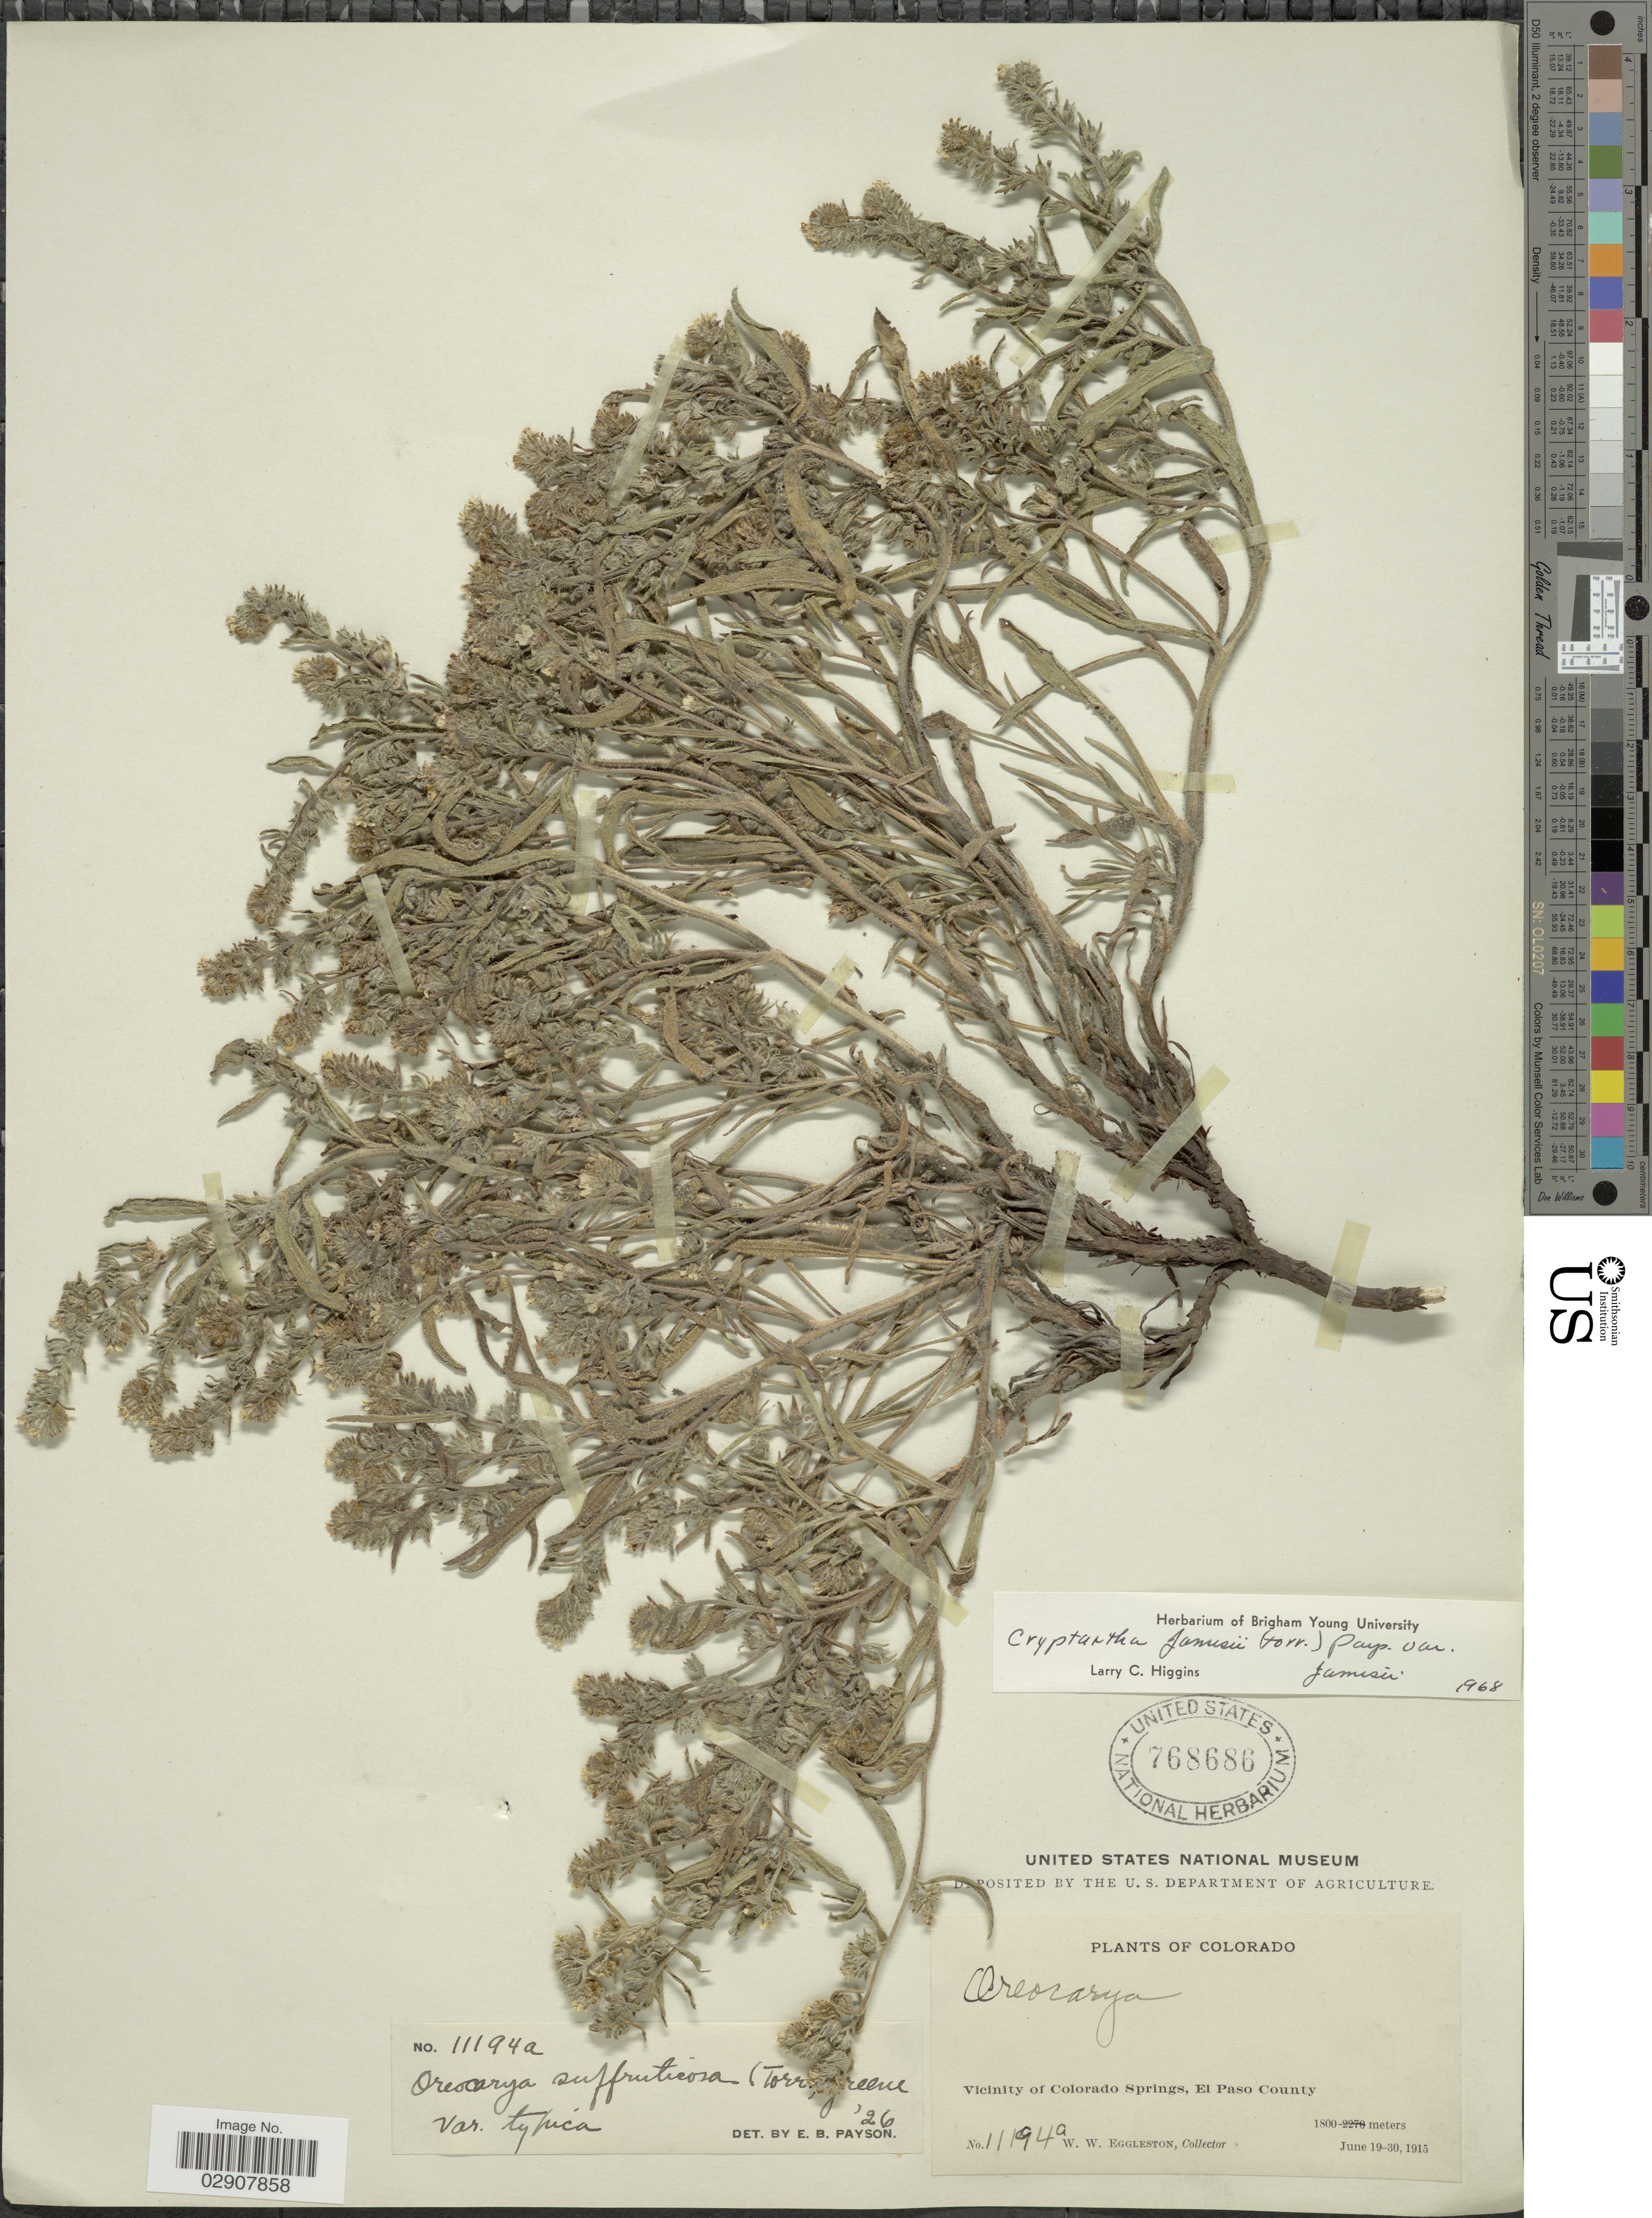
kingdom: Plantae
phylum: Tracheophyta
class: Magnoliopsida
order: Boraginales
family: Boraginaceae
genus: Cryptantha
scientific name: Cryptantha jamesii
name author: (Torr.) Payson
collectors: W. W. Eggleston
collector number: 11194a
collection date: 1915-06-19/1915-06-30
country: United States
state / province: Colorado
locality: Vicinity of Colorado Springs, El Paso County. Colorado.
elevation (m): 1800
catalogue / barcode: US 768686